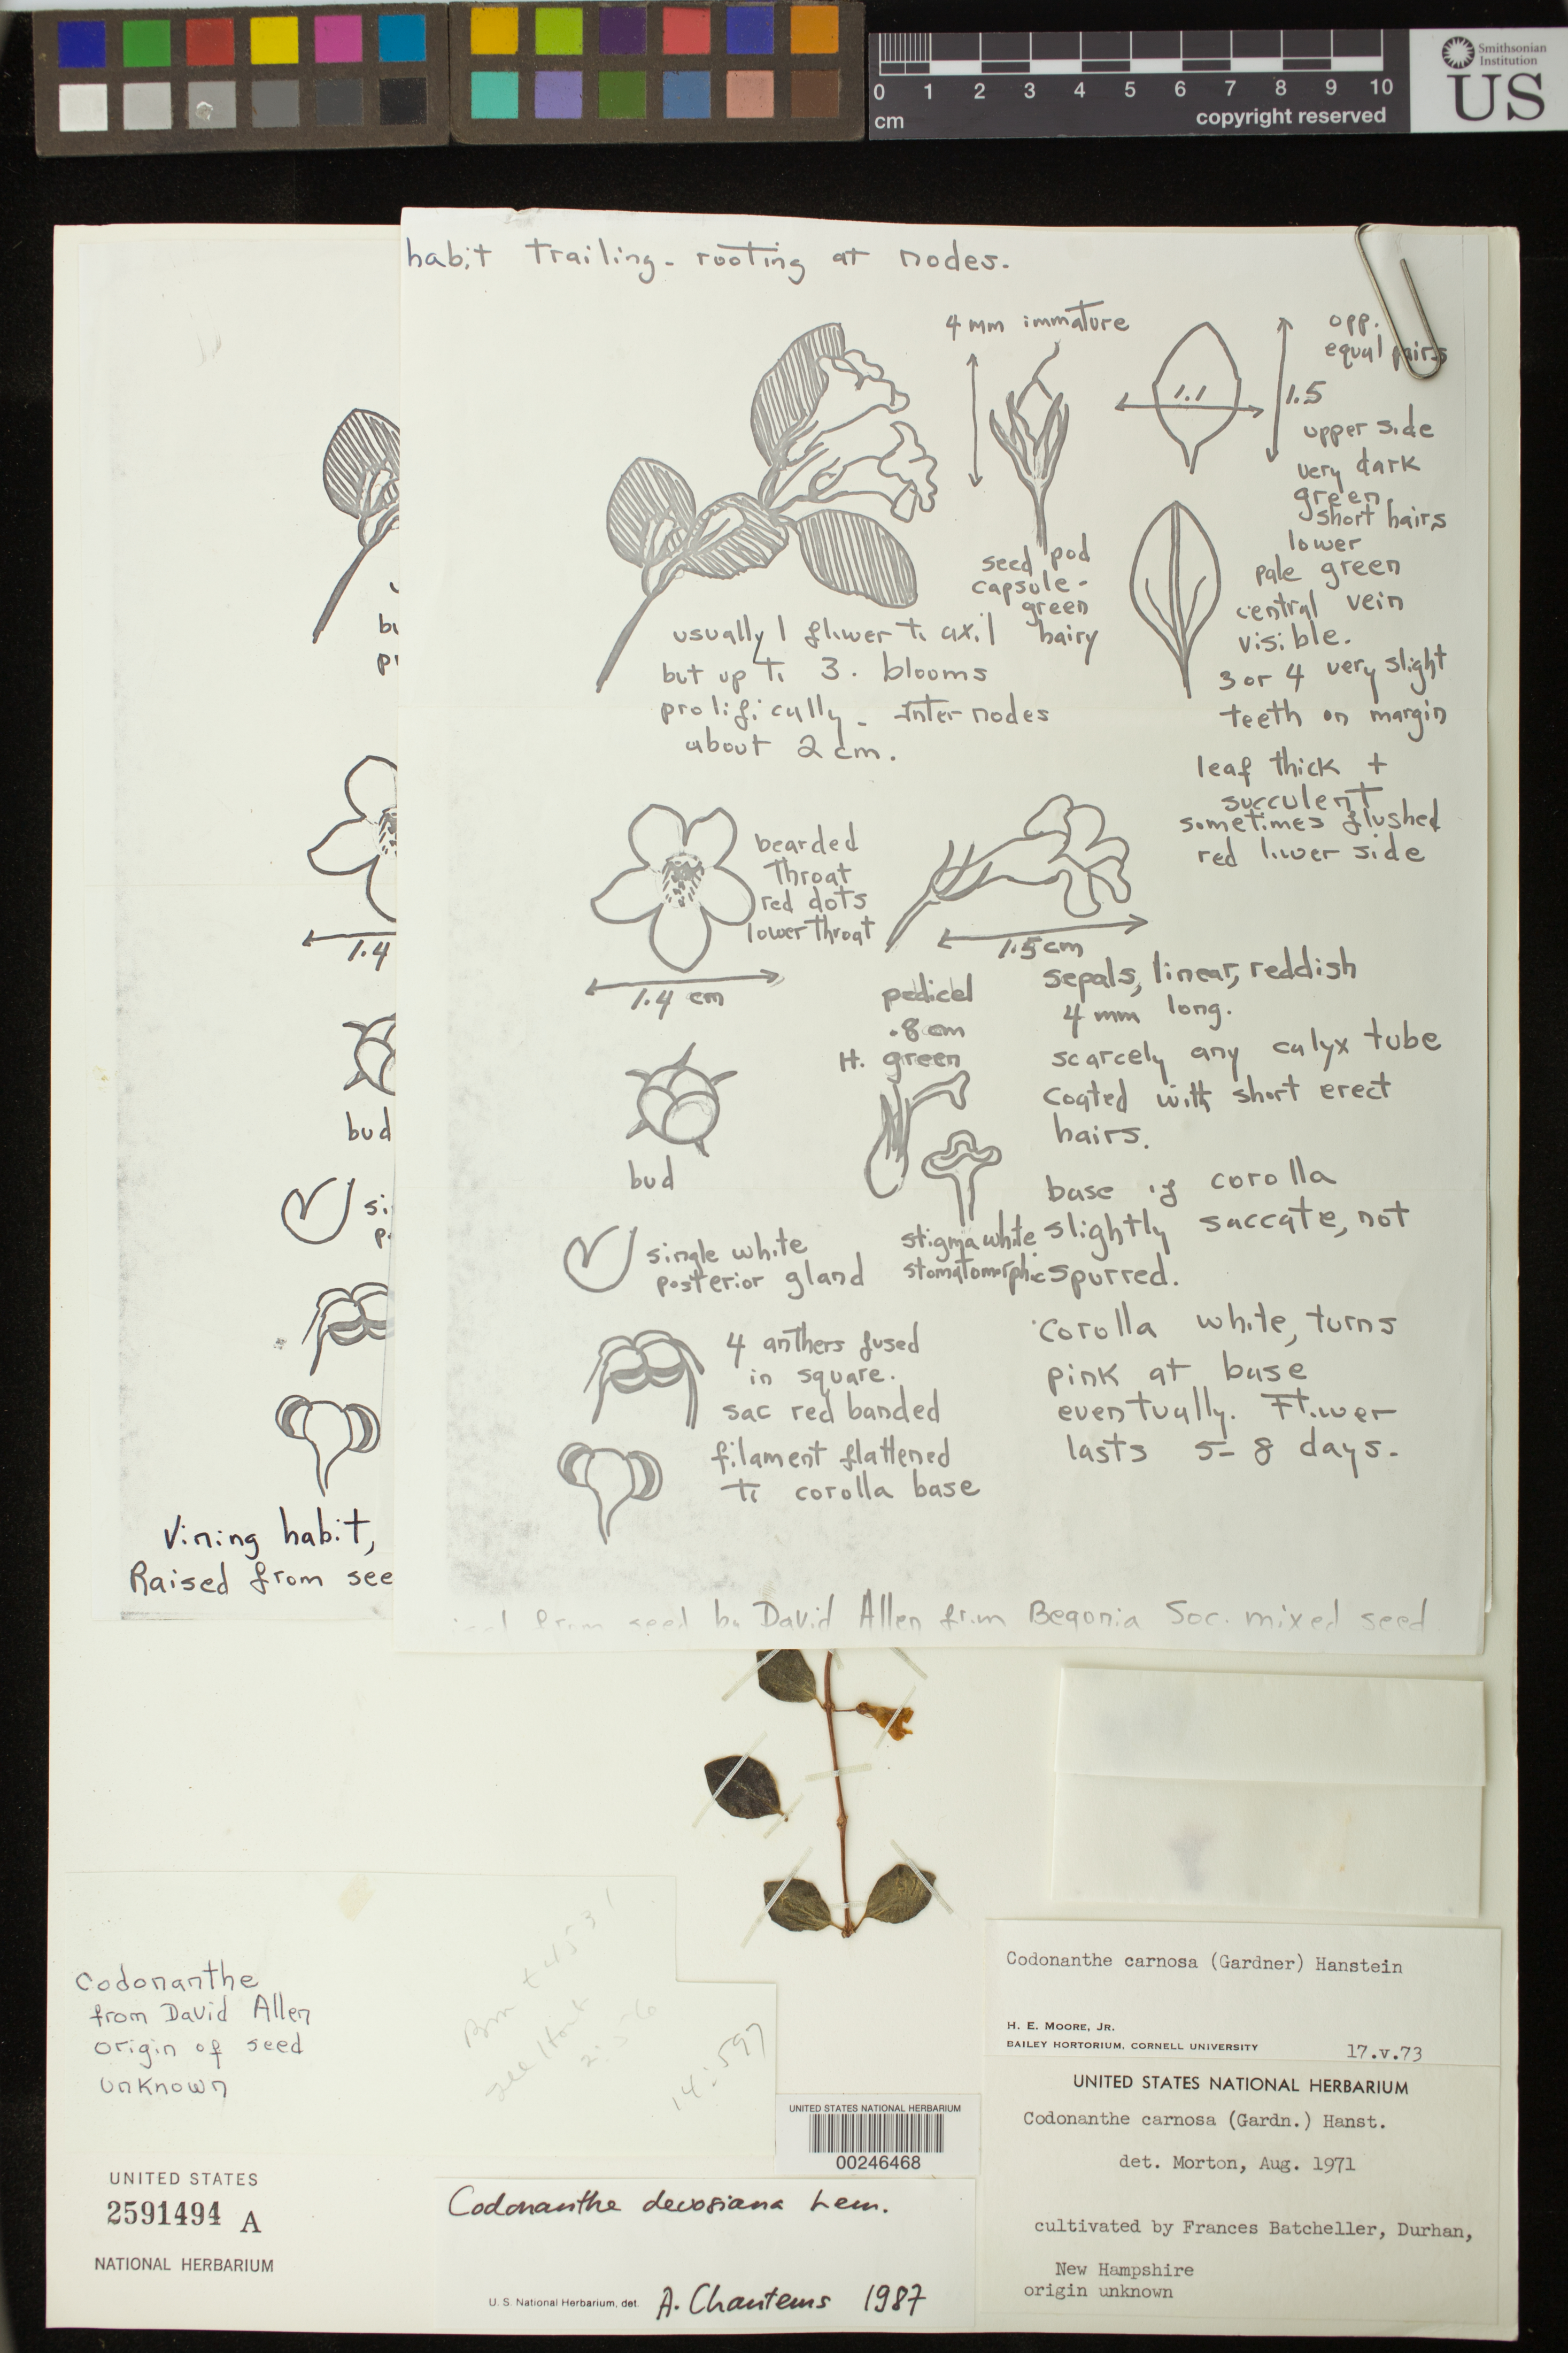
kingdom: Plantae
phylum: Tracheophyta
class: Magnoliopsida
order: Lamiales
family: Gesneriaceae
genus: Codonanthe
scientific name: Codonanthe carnosa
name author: (Gardner) Hanst.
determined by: Moore, H. E.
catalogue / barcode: US 2591494A